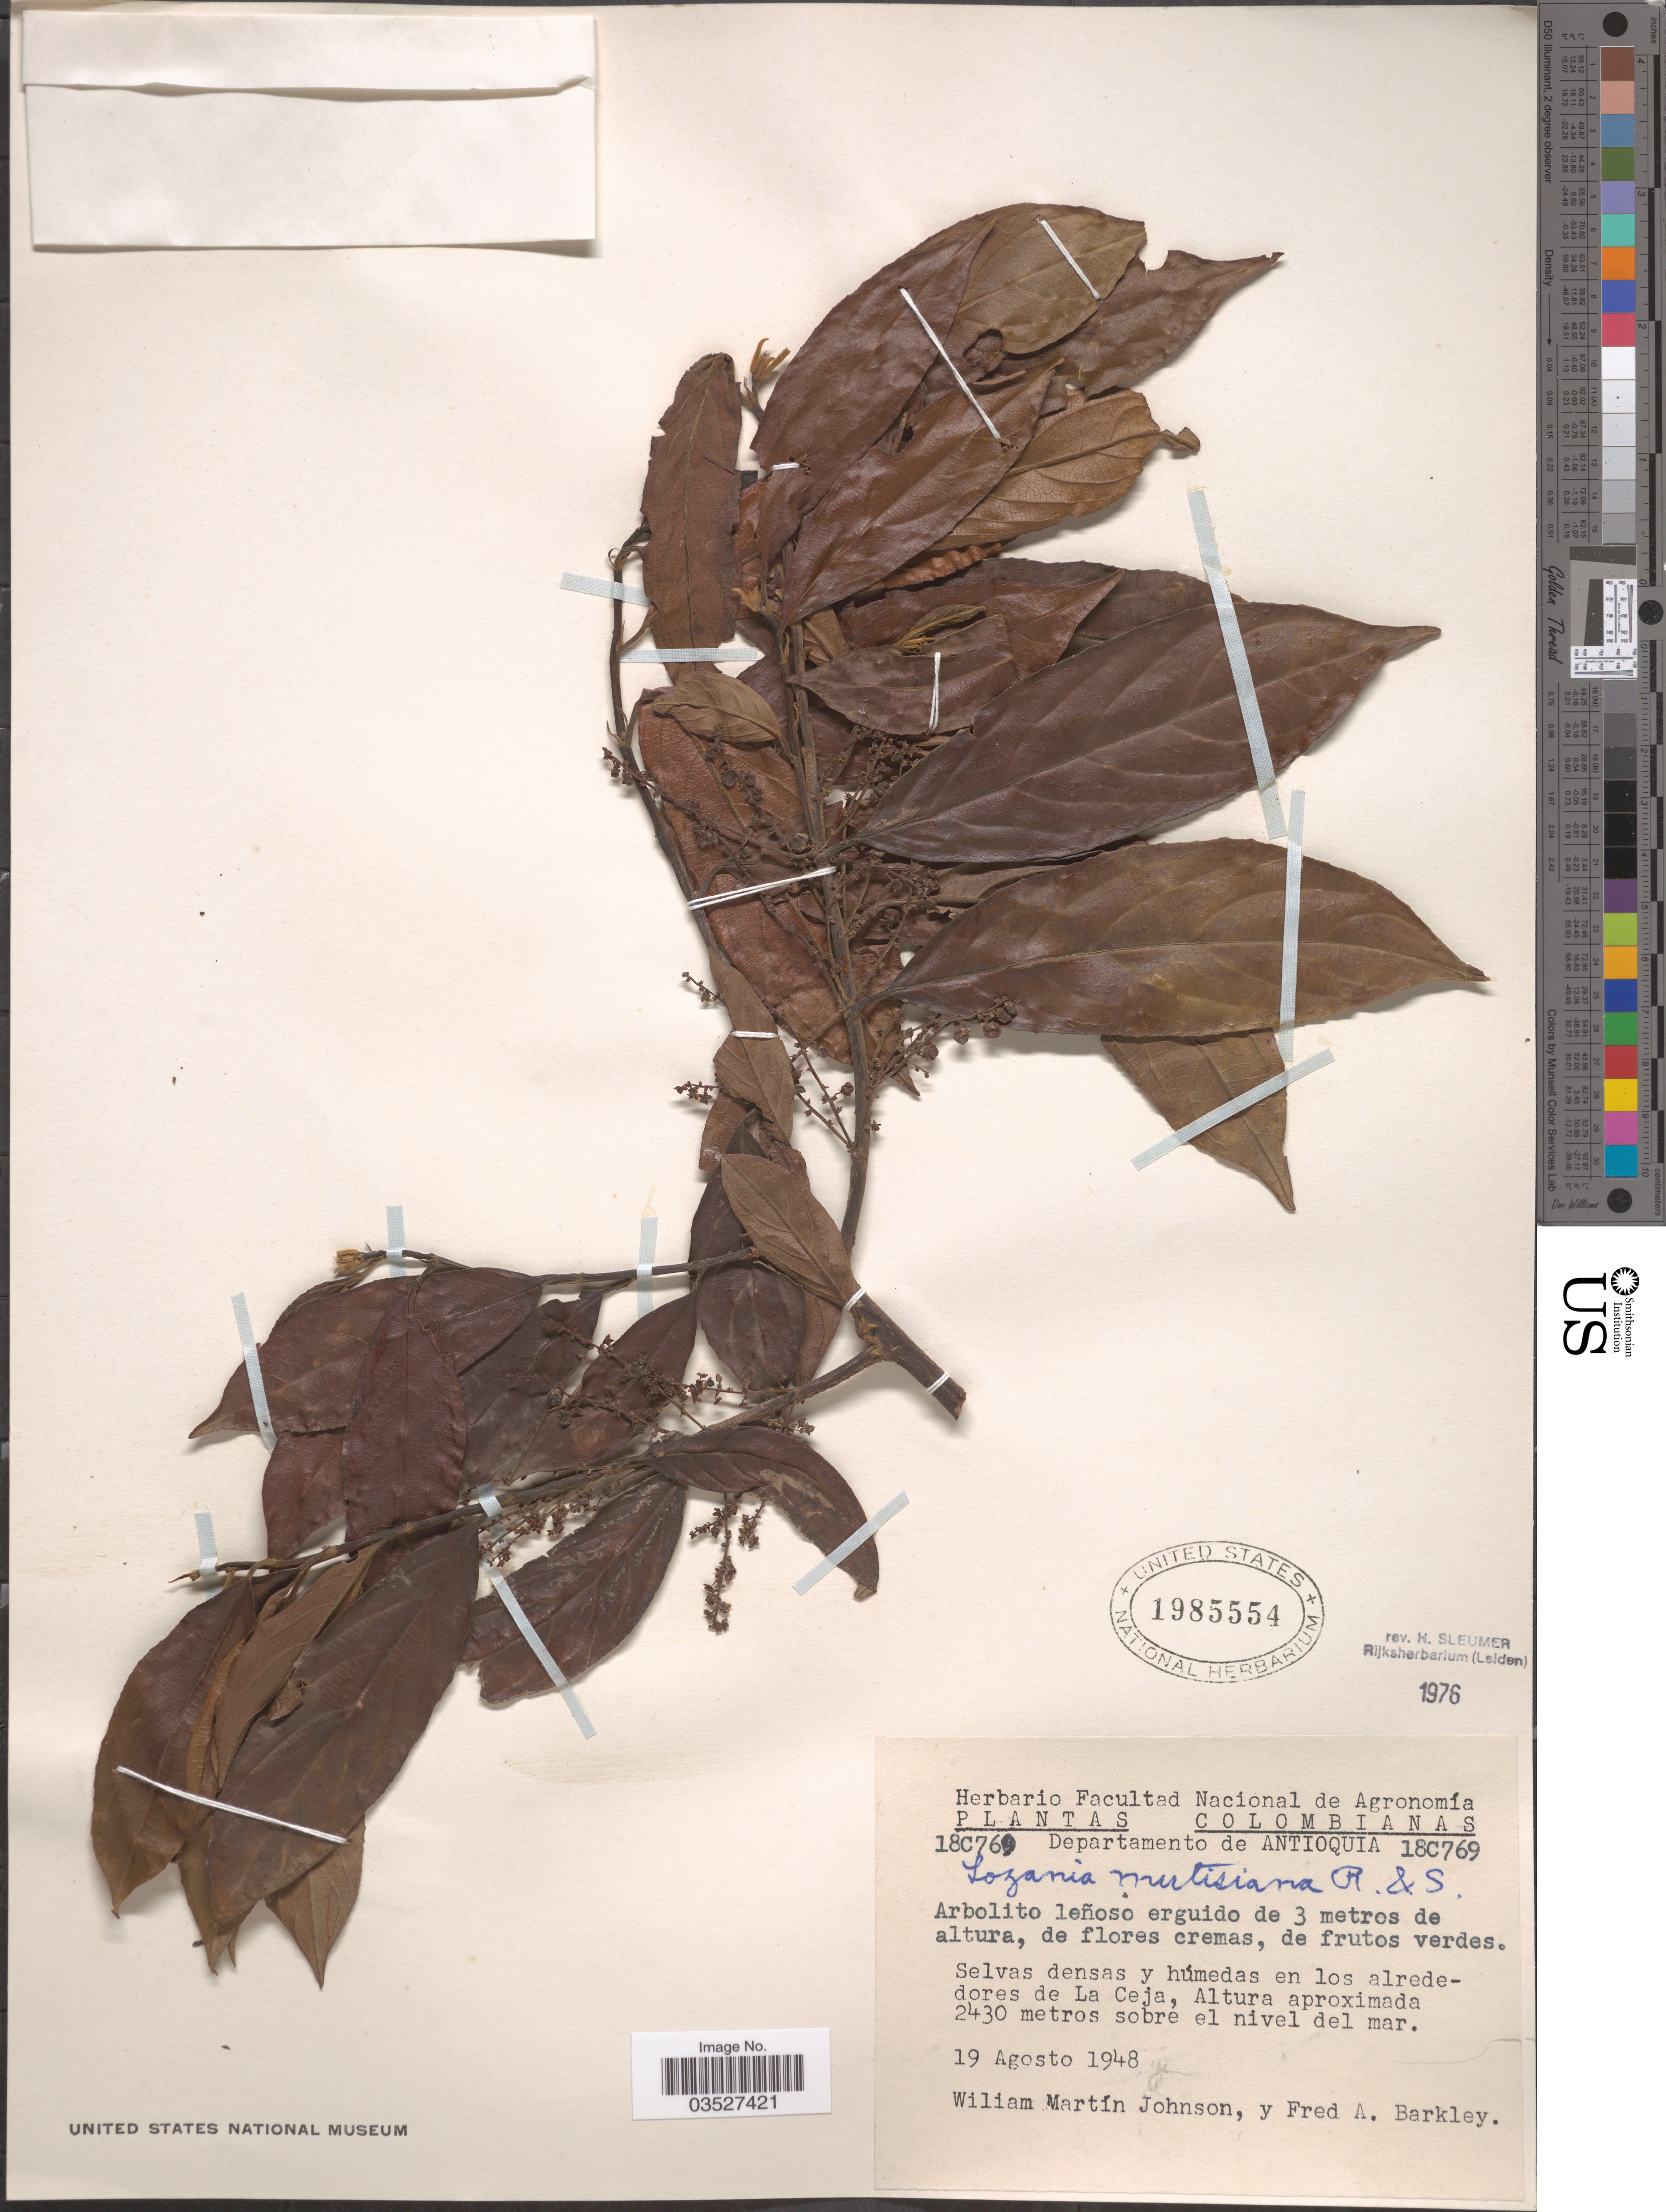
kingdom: Plantae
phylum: Tracheophyta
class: Magnoliopsida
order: Malpighiales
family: Lacistemataceae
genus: Lozania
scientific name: Lozania mutisiana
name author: Schult. in Roem. & Schult.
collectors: W. M. Johnson & F. A. Barkley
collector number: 18C769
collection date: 1948-08-19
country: Colombia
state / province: Antioquia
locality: Departamento de Antioquia. En los alrededores de La Ceja.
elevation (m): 2430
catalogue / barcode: US 1985554